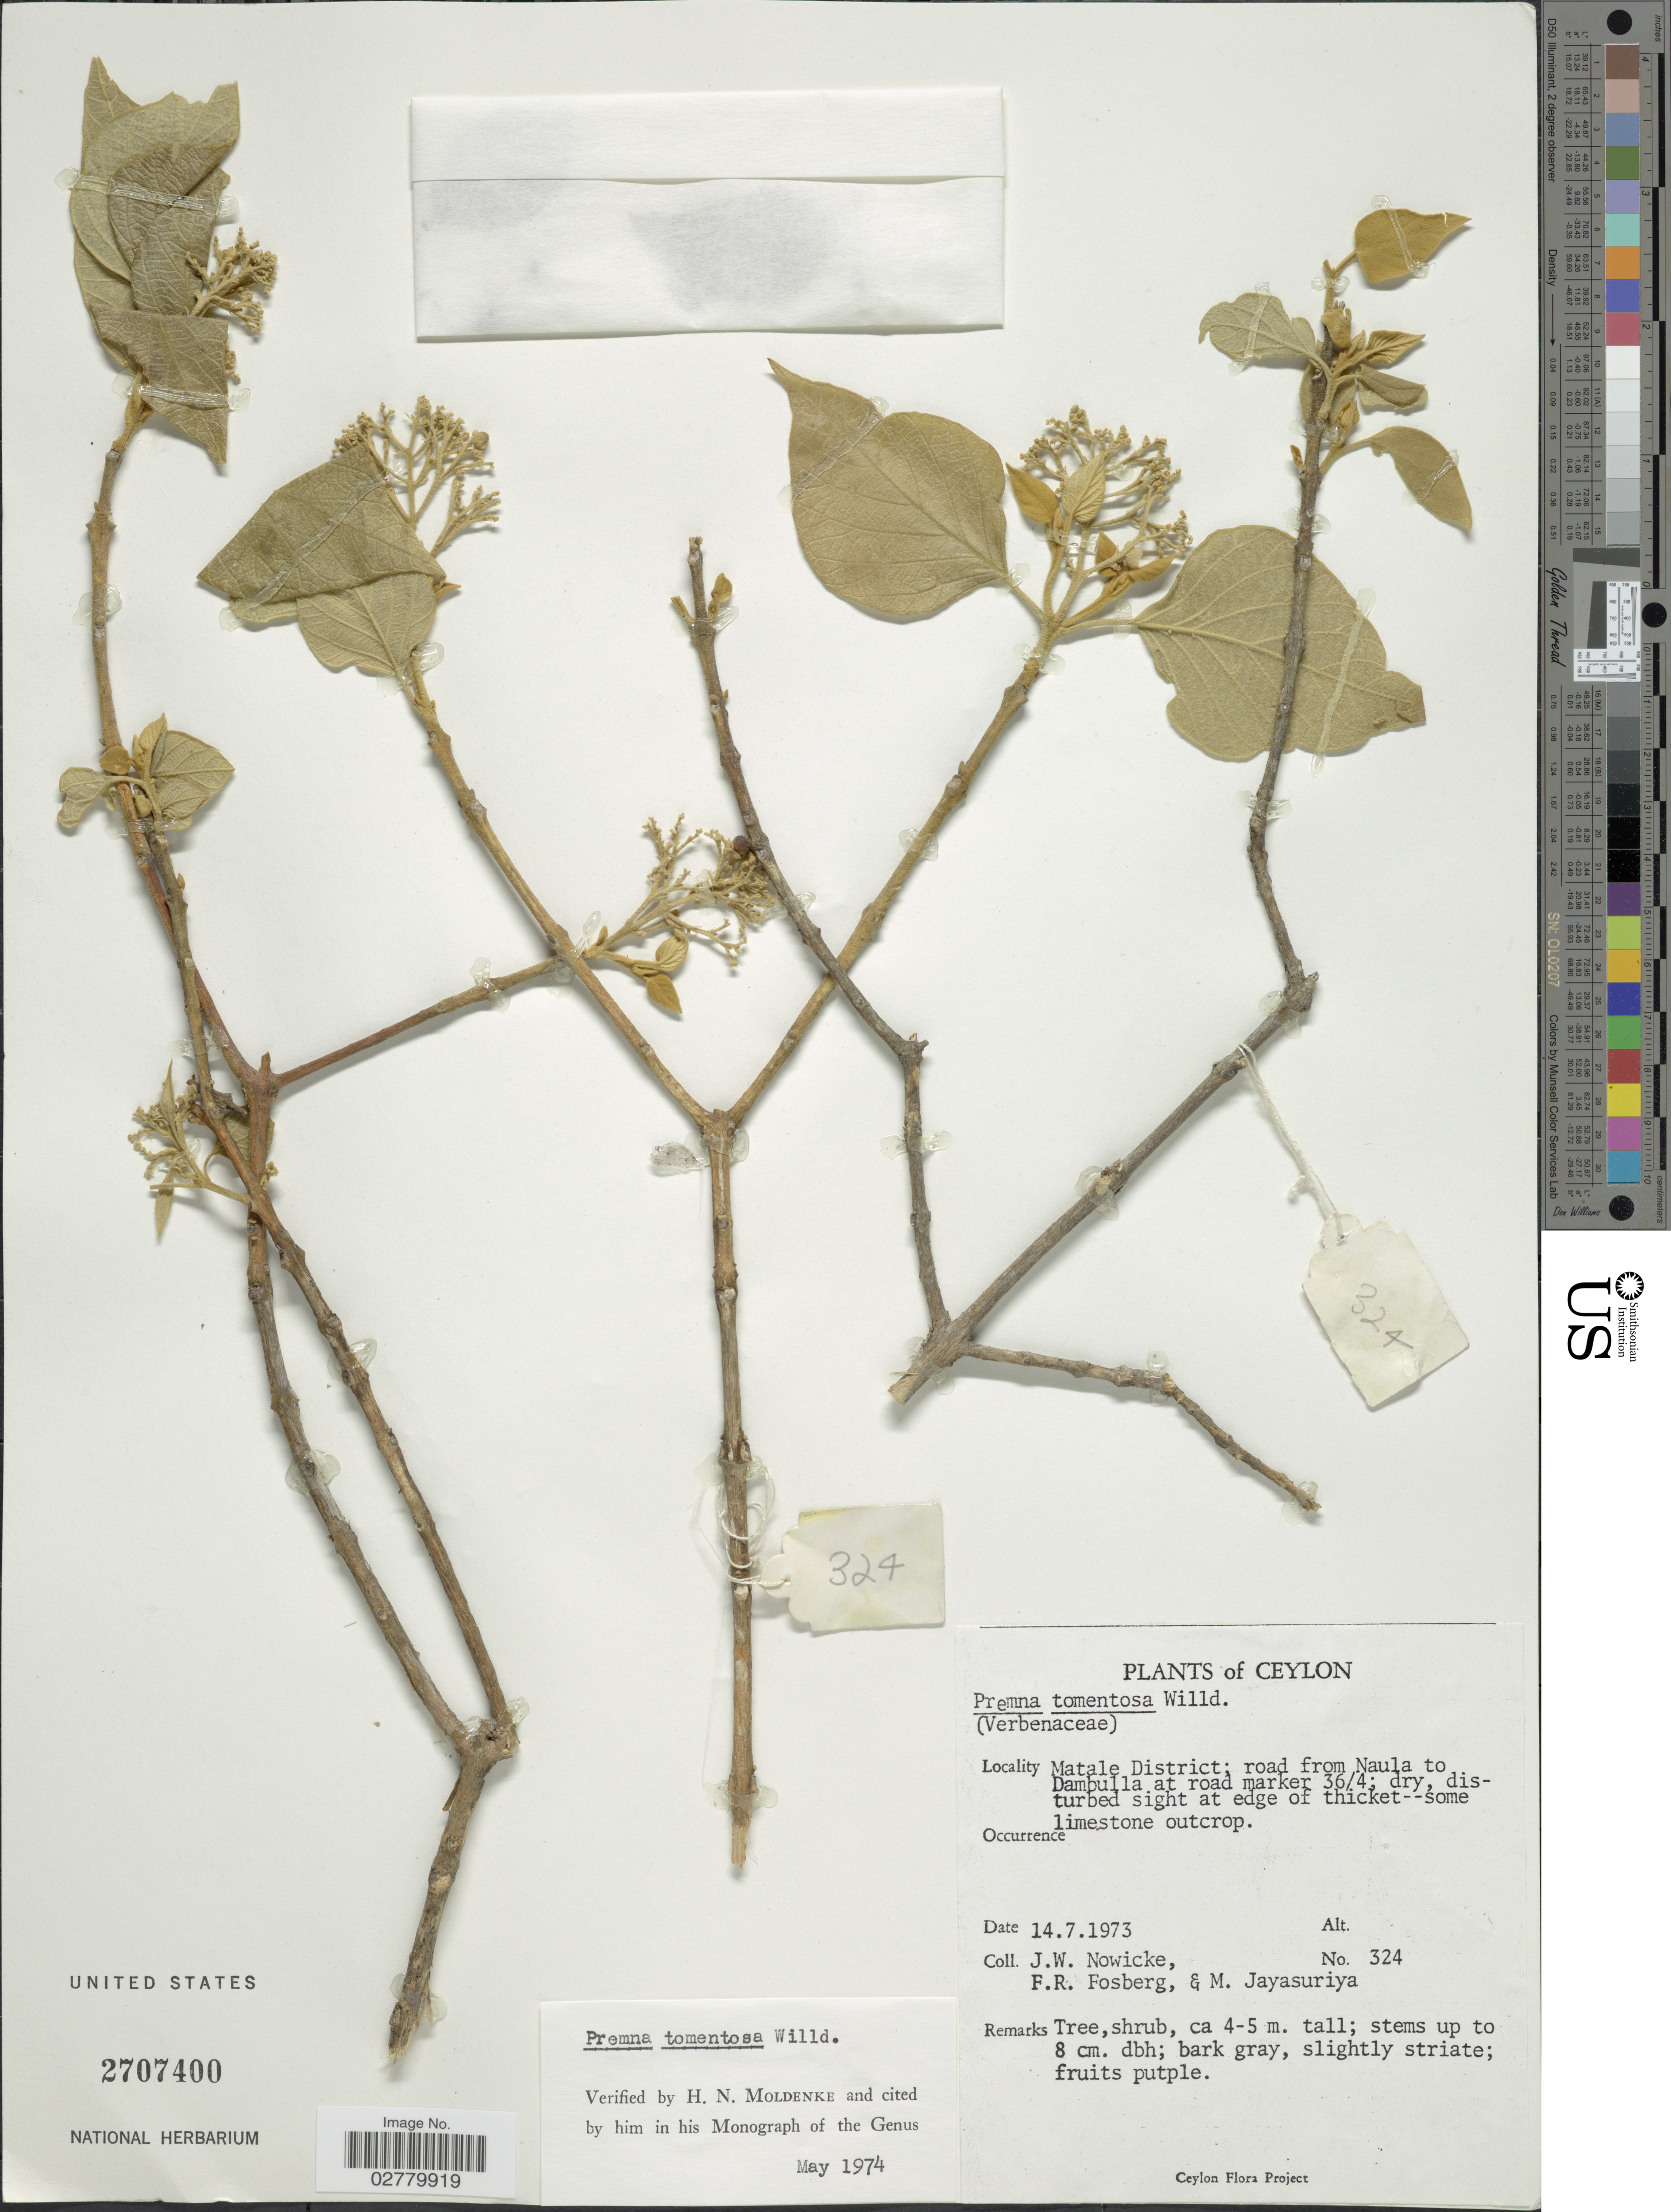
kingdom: Plantae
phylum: Tracheophyta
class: Magnoliopsida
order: Lamiales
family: Lamiaceae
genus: Premna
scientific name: Premna tomentosa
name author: Willd.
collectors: J. W. Nowicke, F. R. Fosberg & M. Jayasuriya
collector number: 324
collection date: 1973-07-14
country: Sri Lanka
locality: Ceylon. Matale District; road from Naula to Dambulla at road marker 36/4.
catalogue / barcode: US 2707400